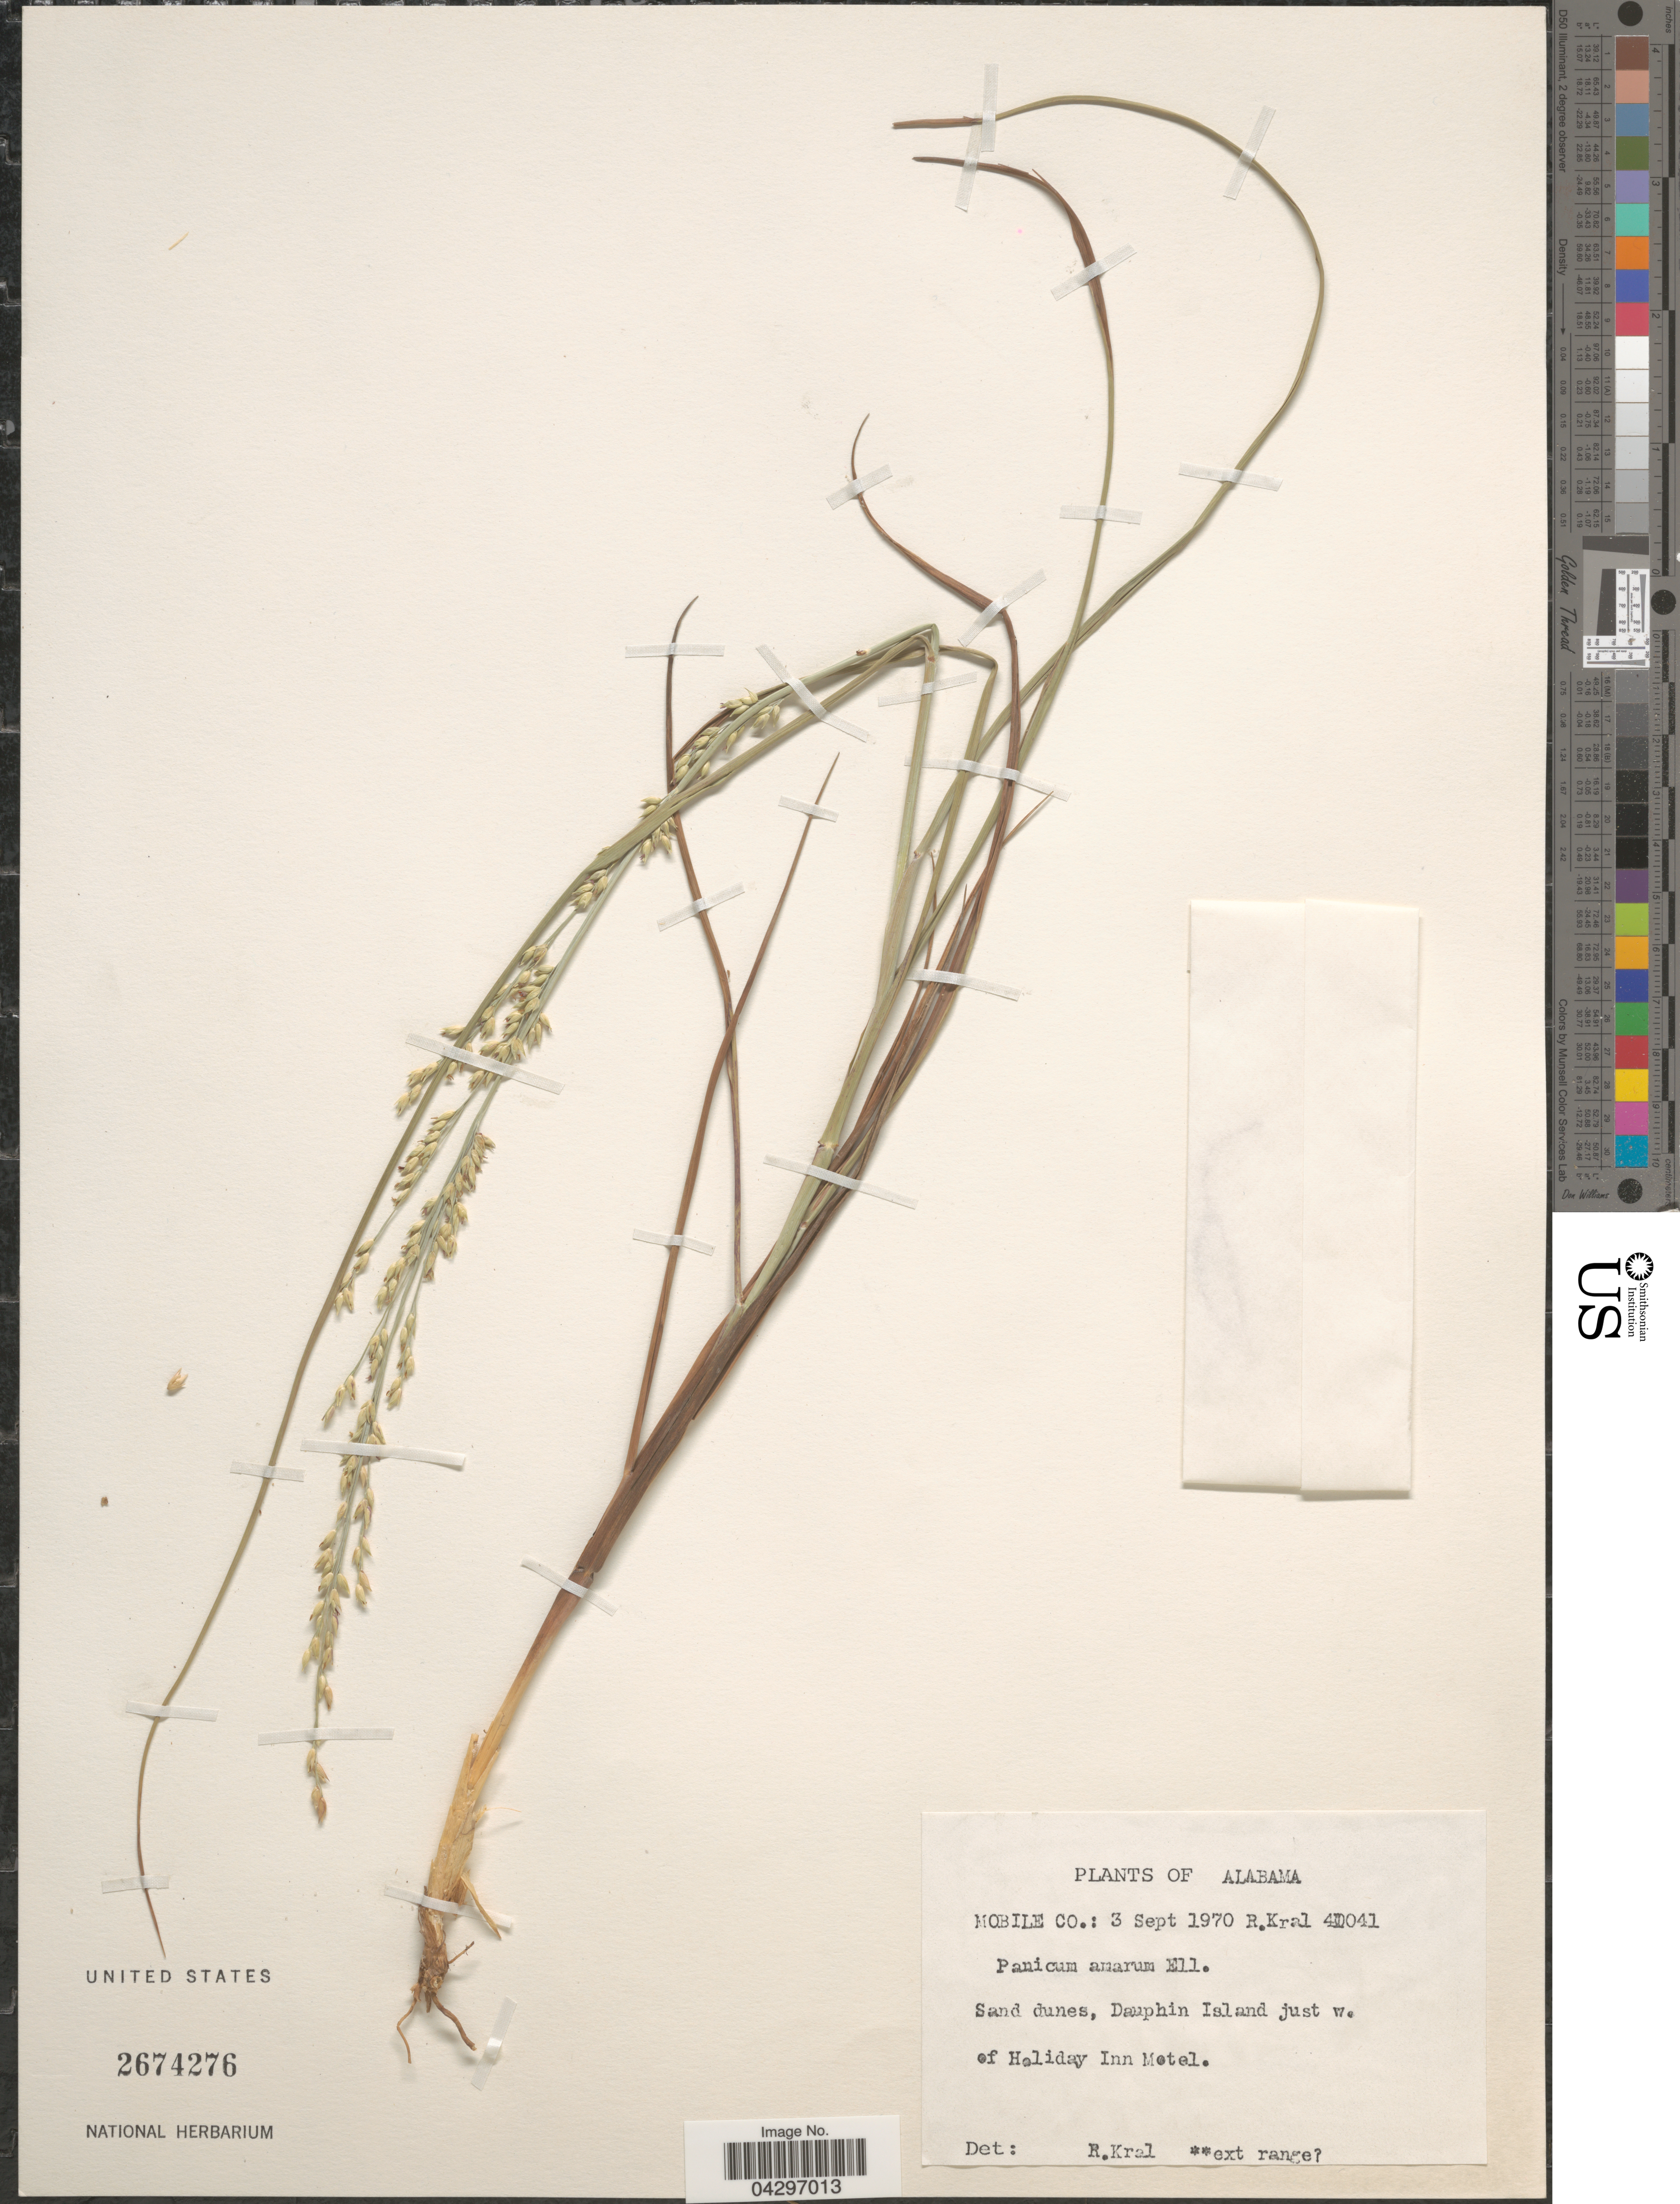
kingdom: Plantae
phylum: Tracheophyta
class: Liliopsida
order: Poales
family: Poaceae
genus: Panicum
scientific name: Panicum amarum var. amarulum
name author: (Hitchc. & Chase) Freckmann & Lelong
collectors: R. Kral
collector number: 41041*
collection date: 1970-09-03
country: United States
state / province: Alabama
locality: Mobile Co. Sand dunes, Dauphin Island just w. of Holiday Inn Motel.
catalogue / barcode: US 2674276